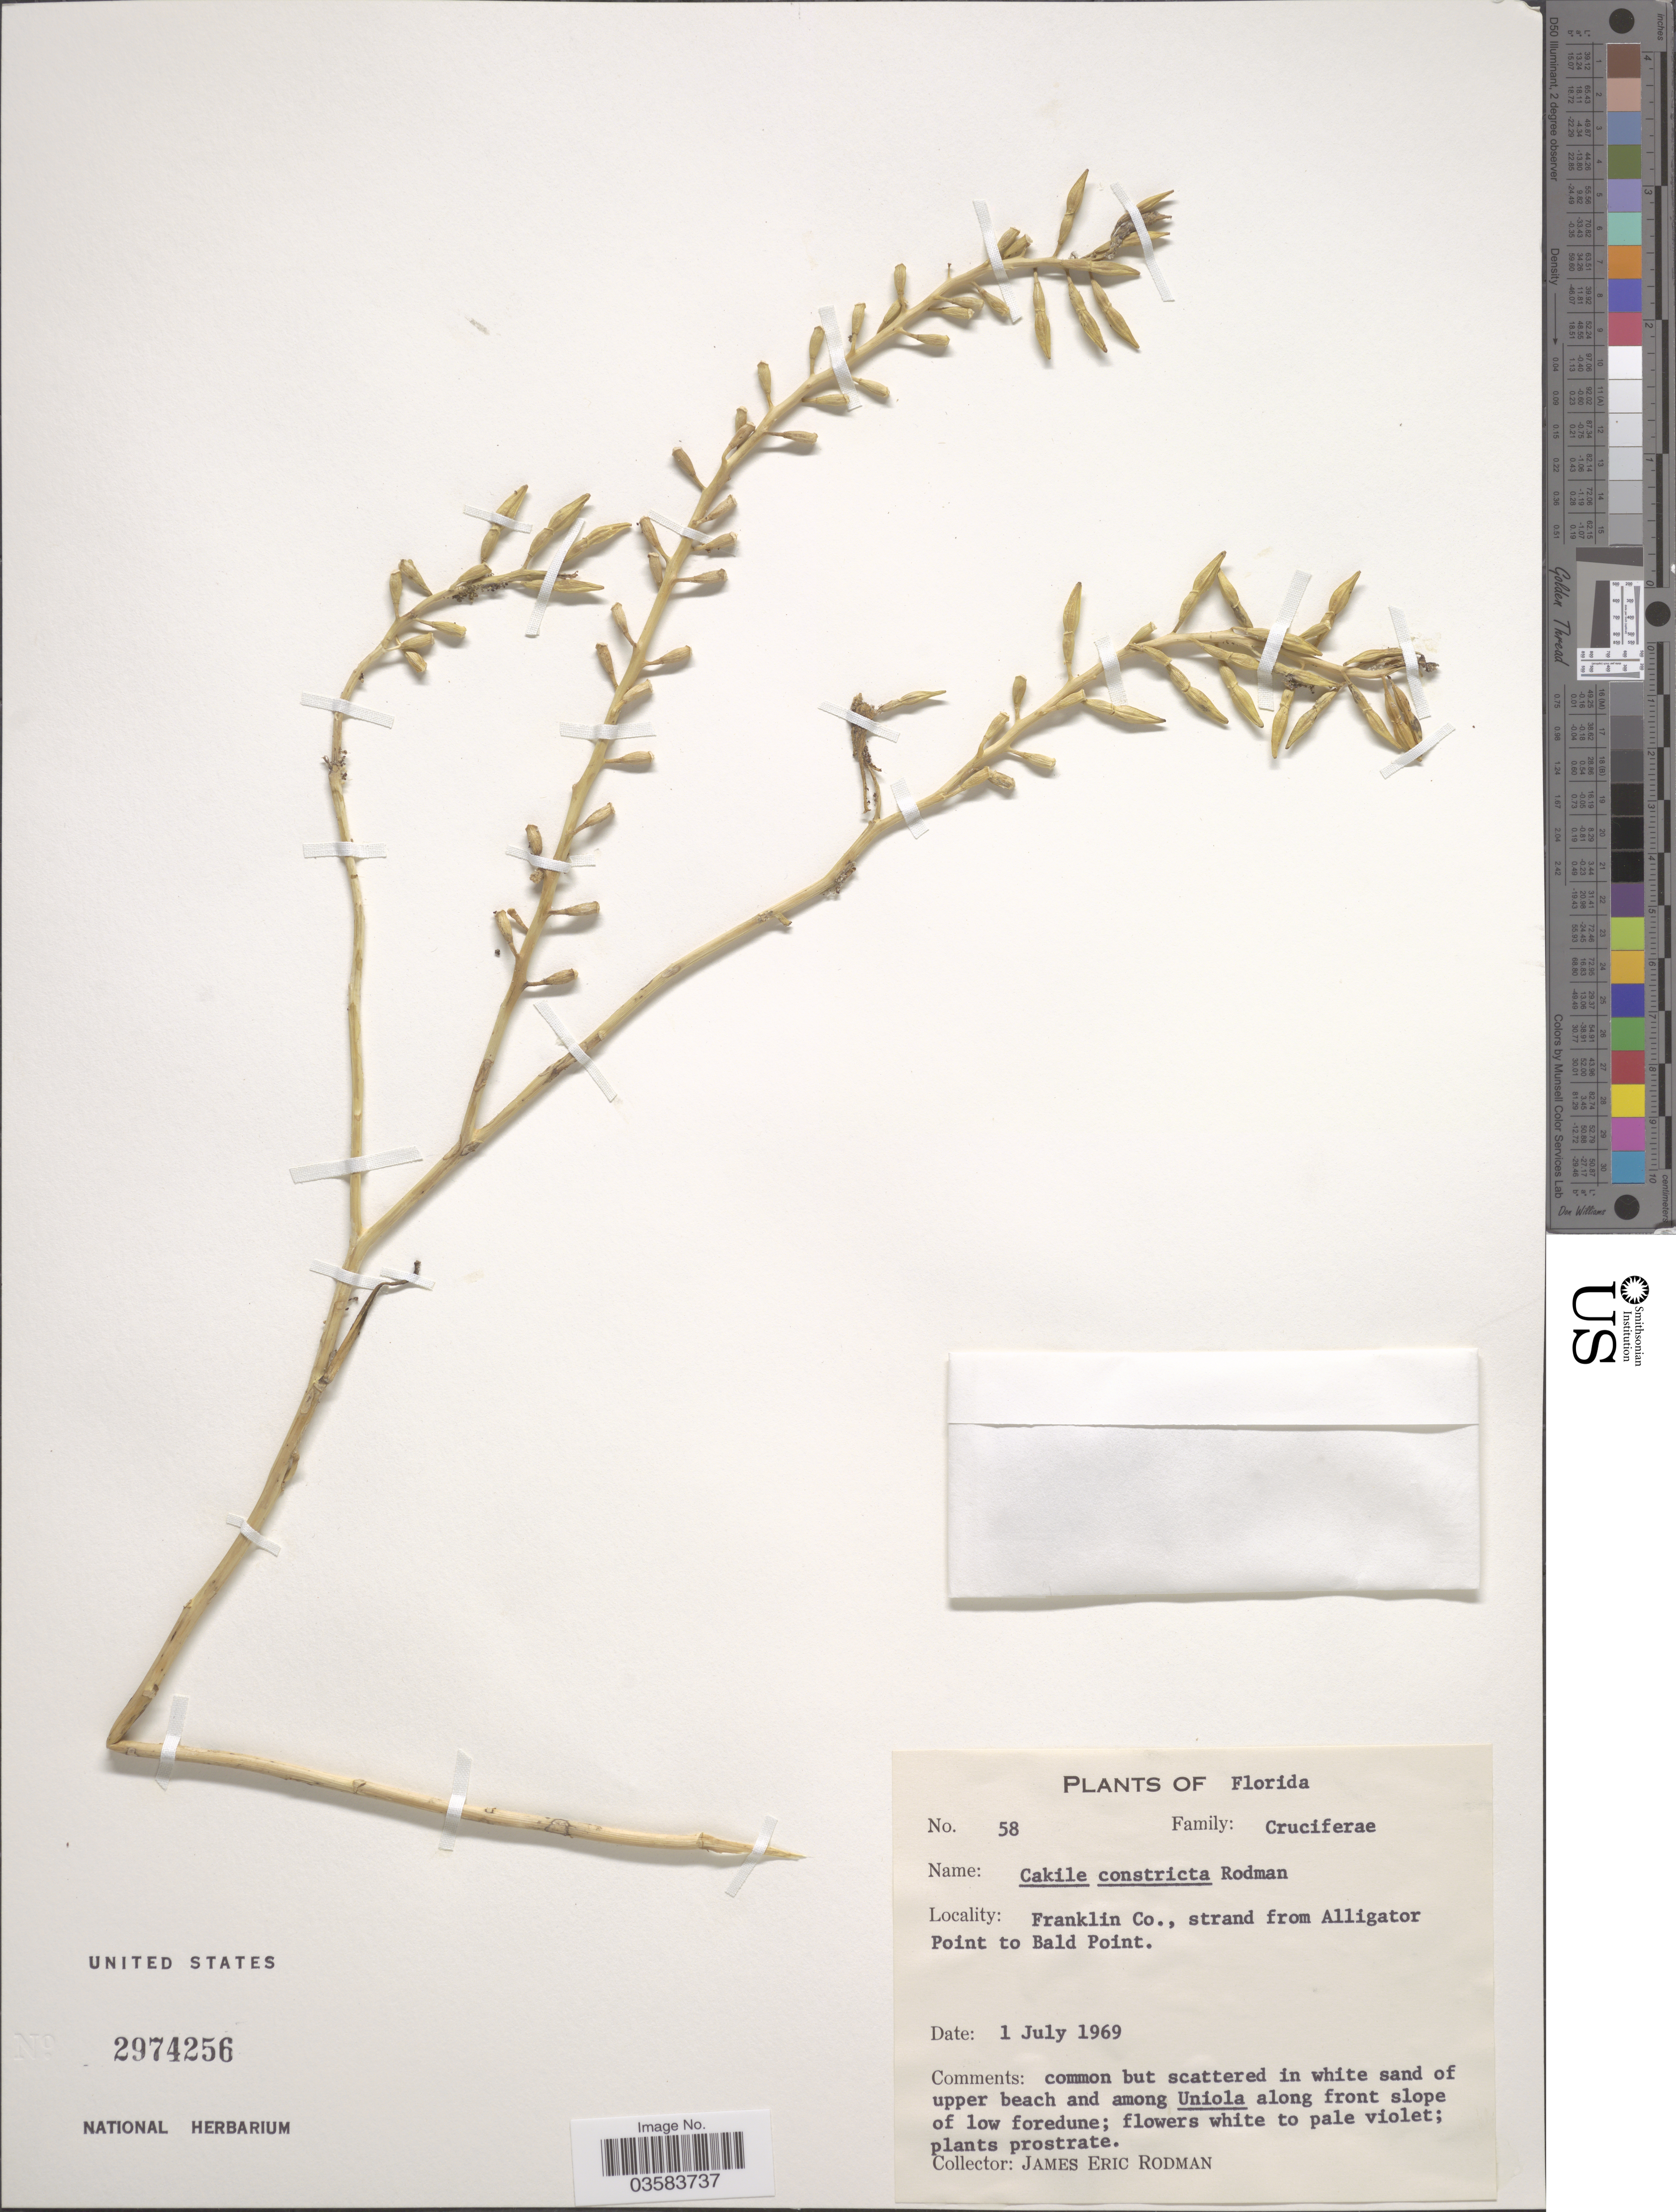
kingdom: Plantae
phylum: Tracheophyta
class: Magnoliopsida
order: Brassicales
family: Brassicaceae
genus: Cakile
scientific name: Cakile constricta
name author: Rodman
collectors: J. Rodman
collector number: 58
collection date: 1969-07-01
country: United States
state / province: Florida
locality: Franklin Co., strand from Alligator Point to Bald Point.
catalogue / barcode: US 2974256